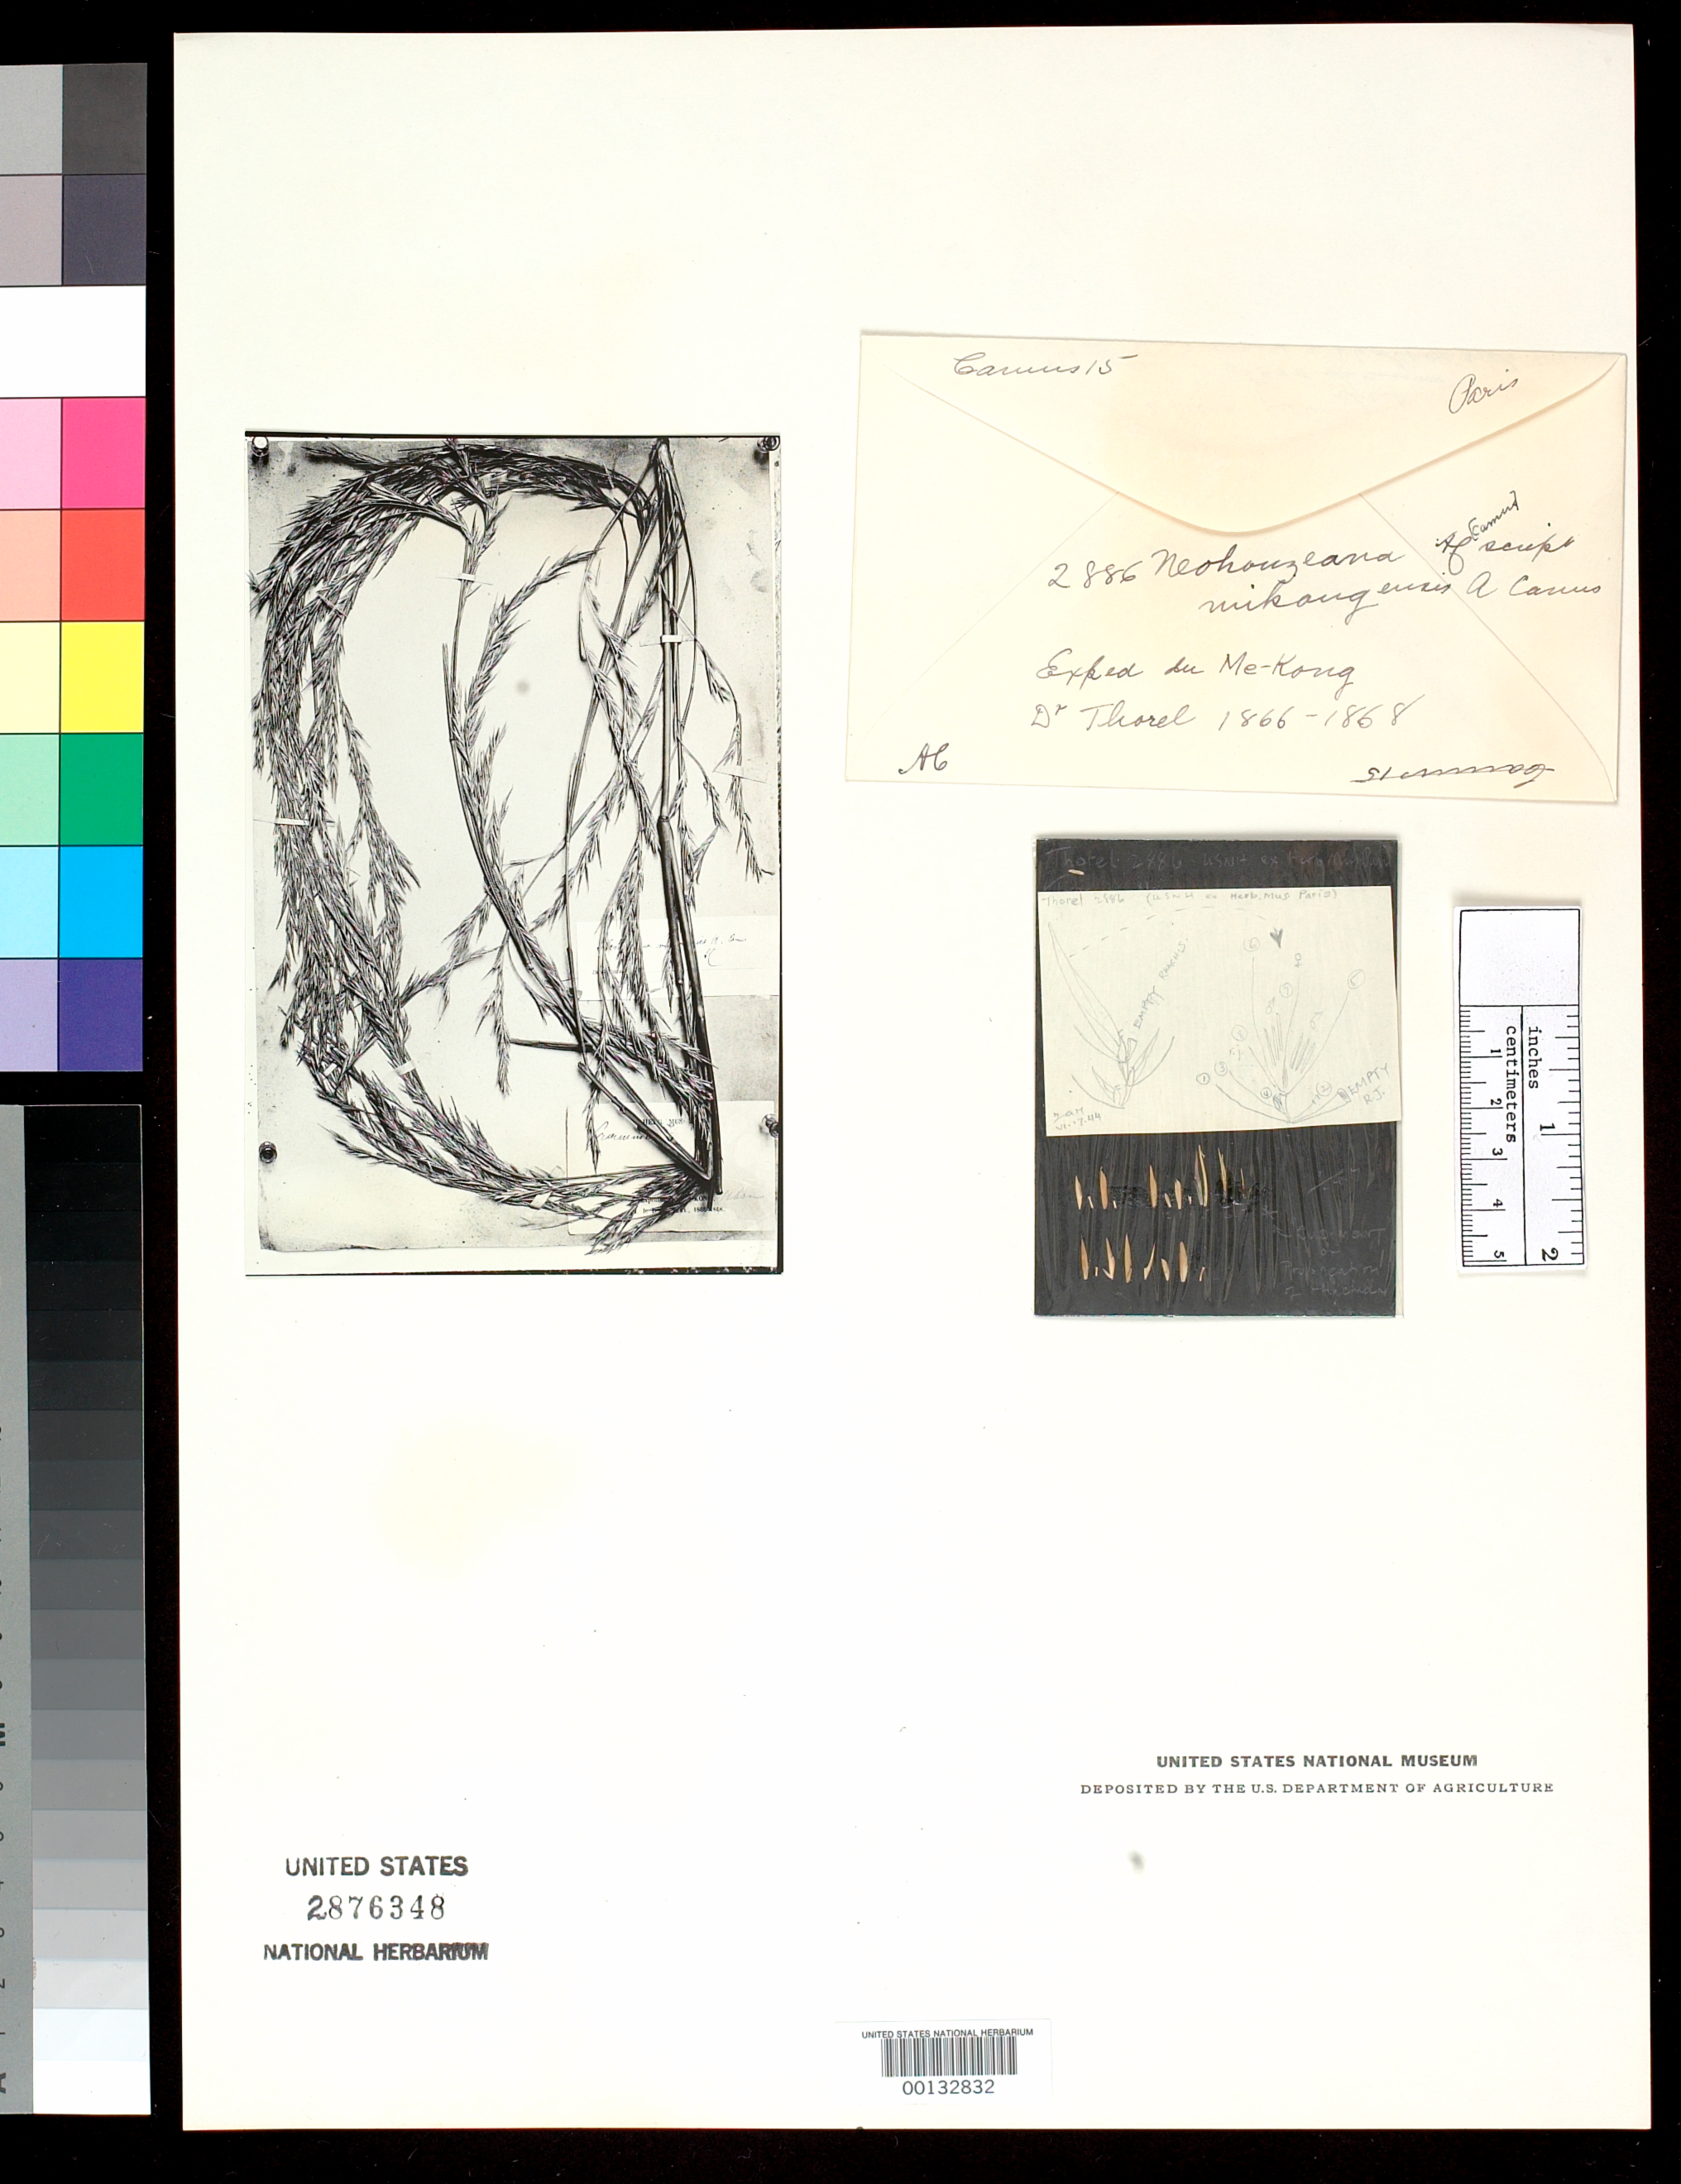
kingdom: Plantae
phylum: Tracheophyta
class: Liliopsida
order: Poales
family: Poaceae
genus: Neohouzeaua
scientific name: Neohouzeaua mekongensis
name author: A. Camus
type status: Type Material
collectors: C. Thorel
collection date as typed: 1866 to -- --- 1868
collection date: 1866/1868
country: Laos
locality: Mekong.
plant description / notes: Photograph and fragmentary material of type specimen ex herb. Paris.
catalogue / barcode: US 2876348